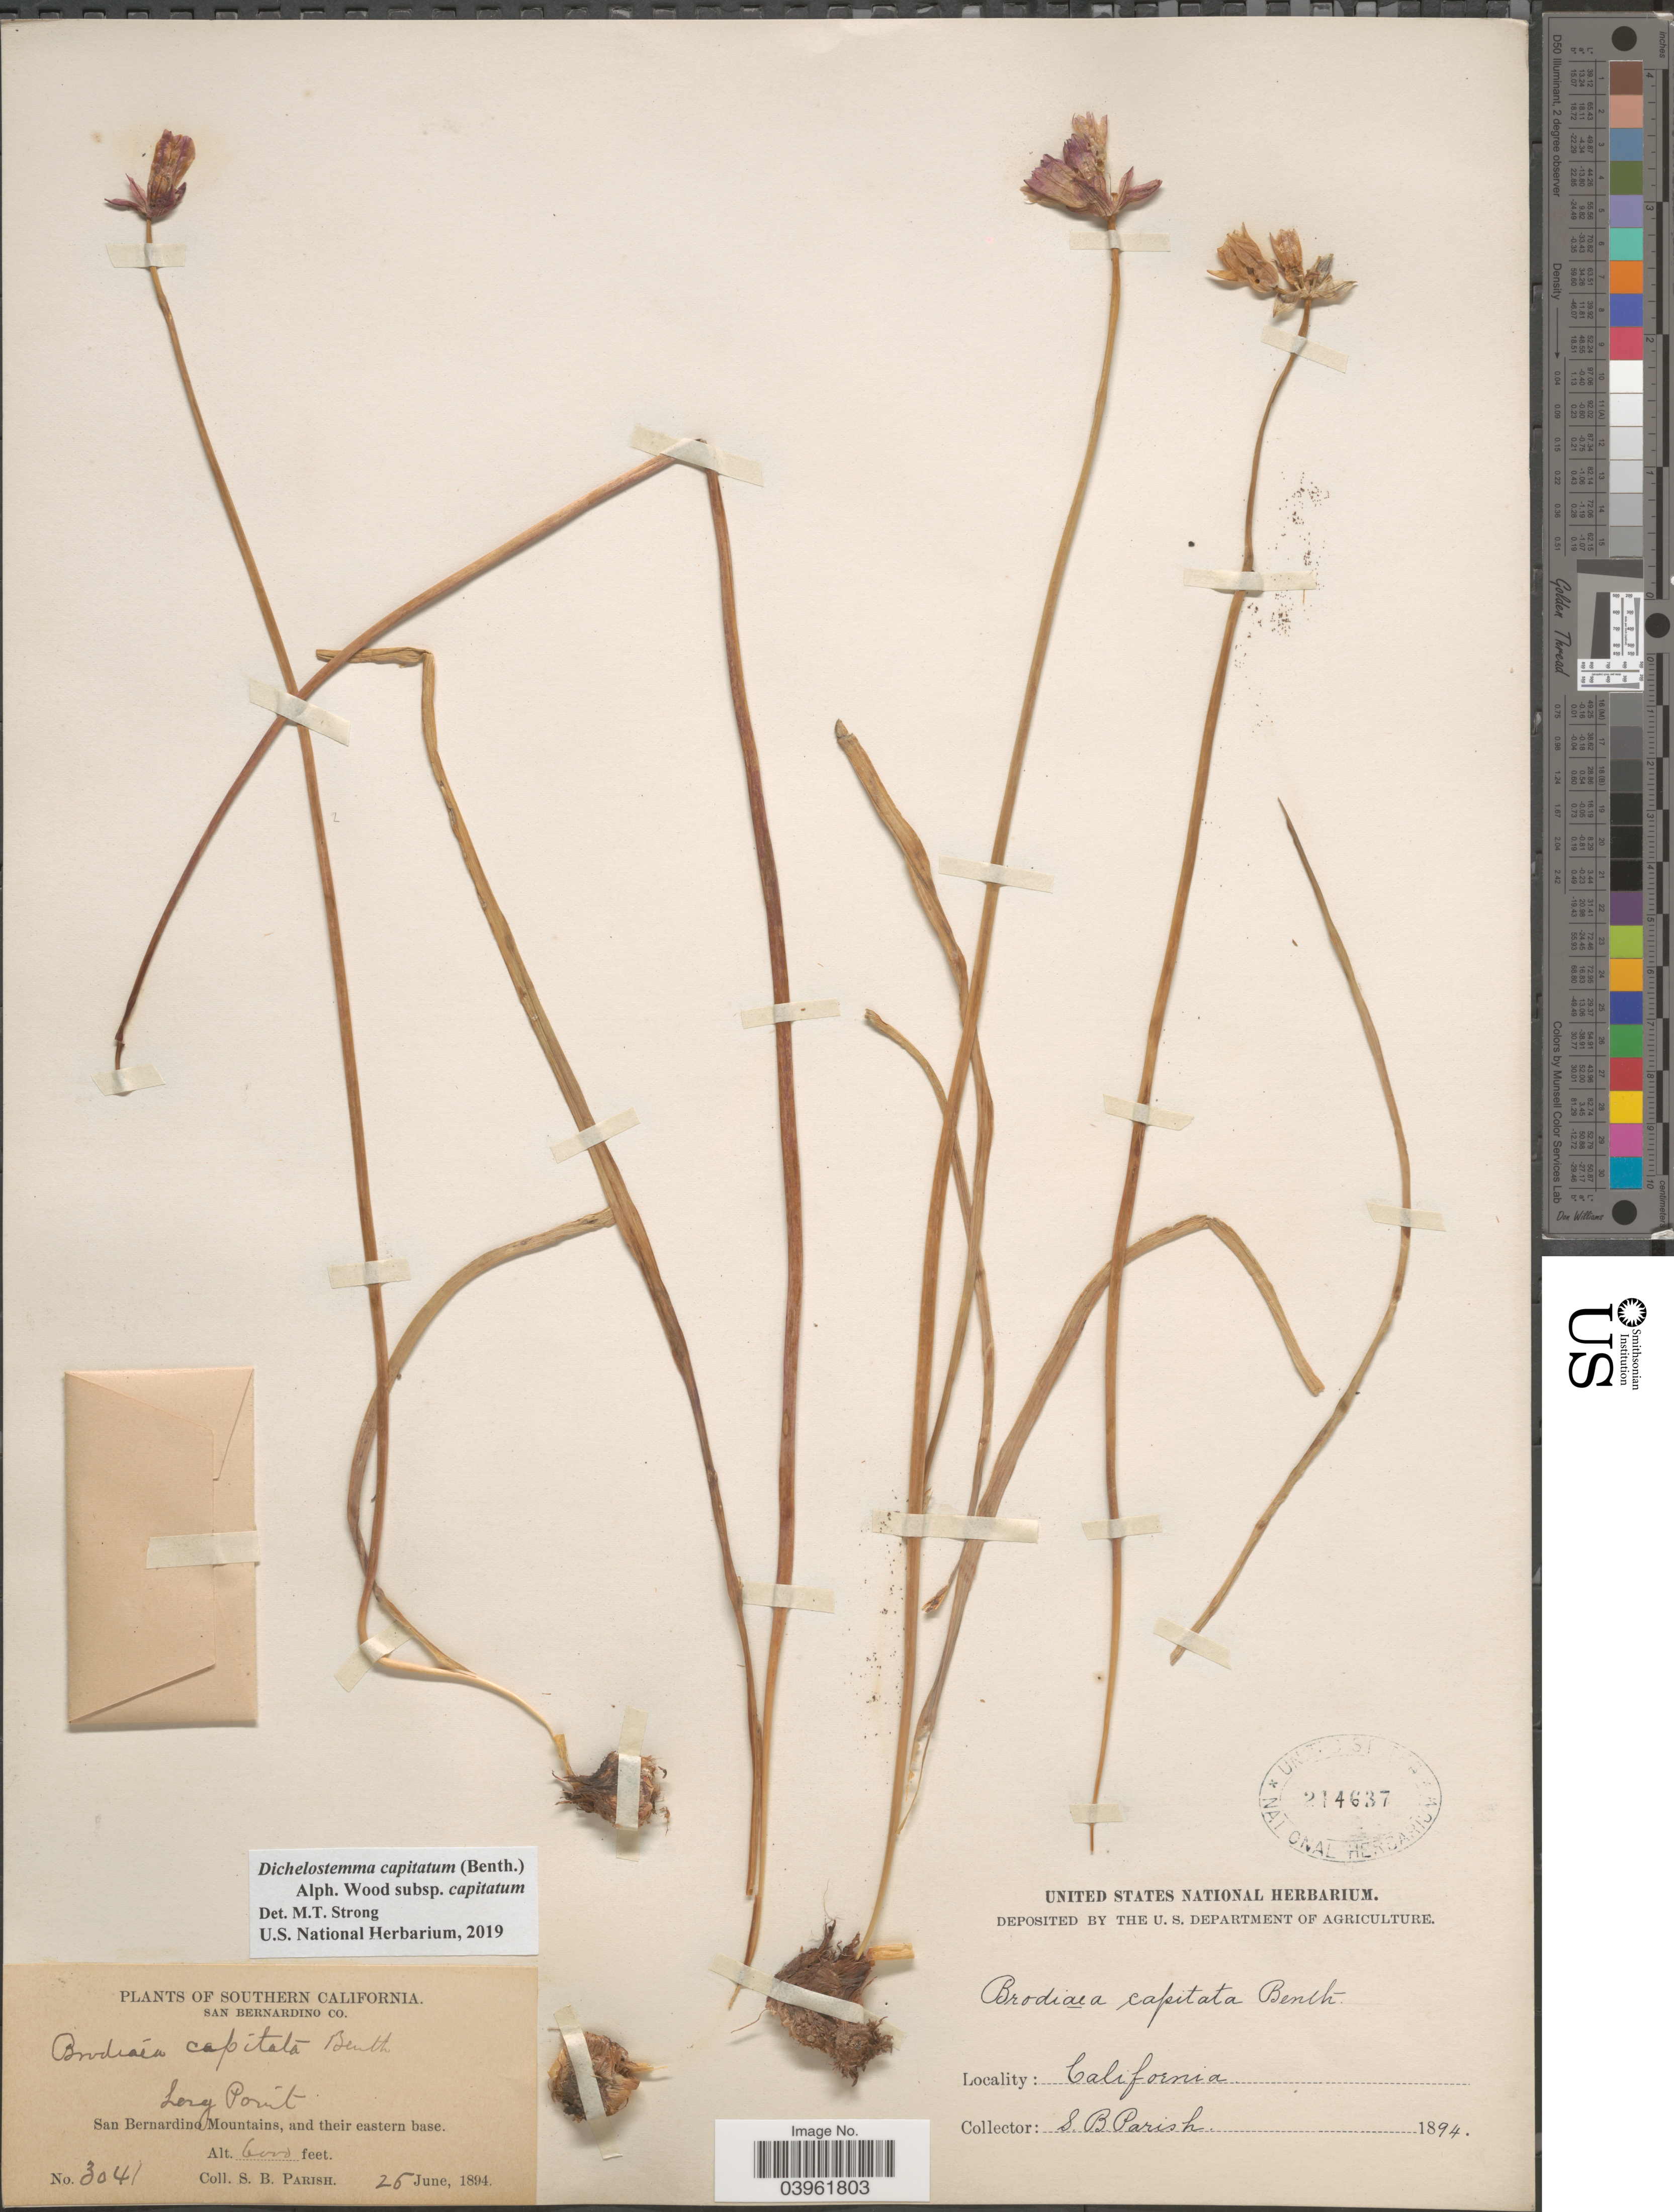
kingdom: Plantae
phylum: Tracheophyta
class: Liliopsida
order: Asparagales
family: Asparagaceae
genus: Dichelostemma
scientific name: Dichelostemma capitatum subsp. capitatum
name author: (Benth.) Alph. Wood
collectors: S. B. Parish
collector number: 3041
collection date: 1894-06-25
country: United States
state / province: California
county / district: San Bernardino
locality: Southern California. San Bernardino Co. Long Point. San Bernardino Mountains, and their eastern base.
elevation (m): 1829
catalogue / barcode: US 214637